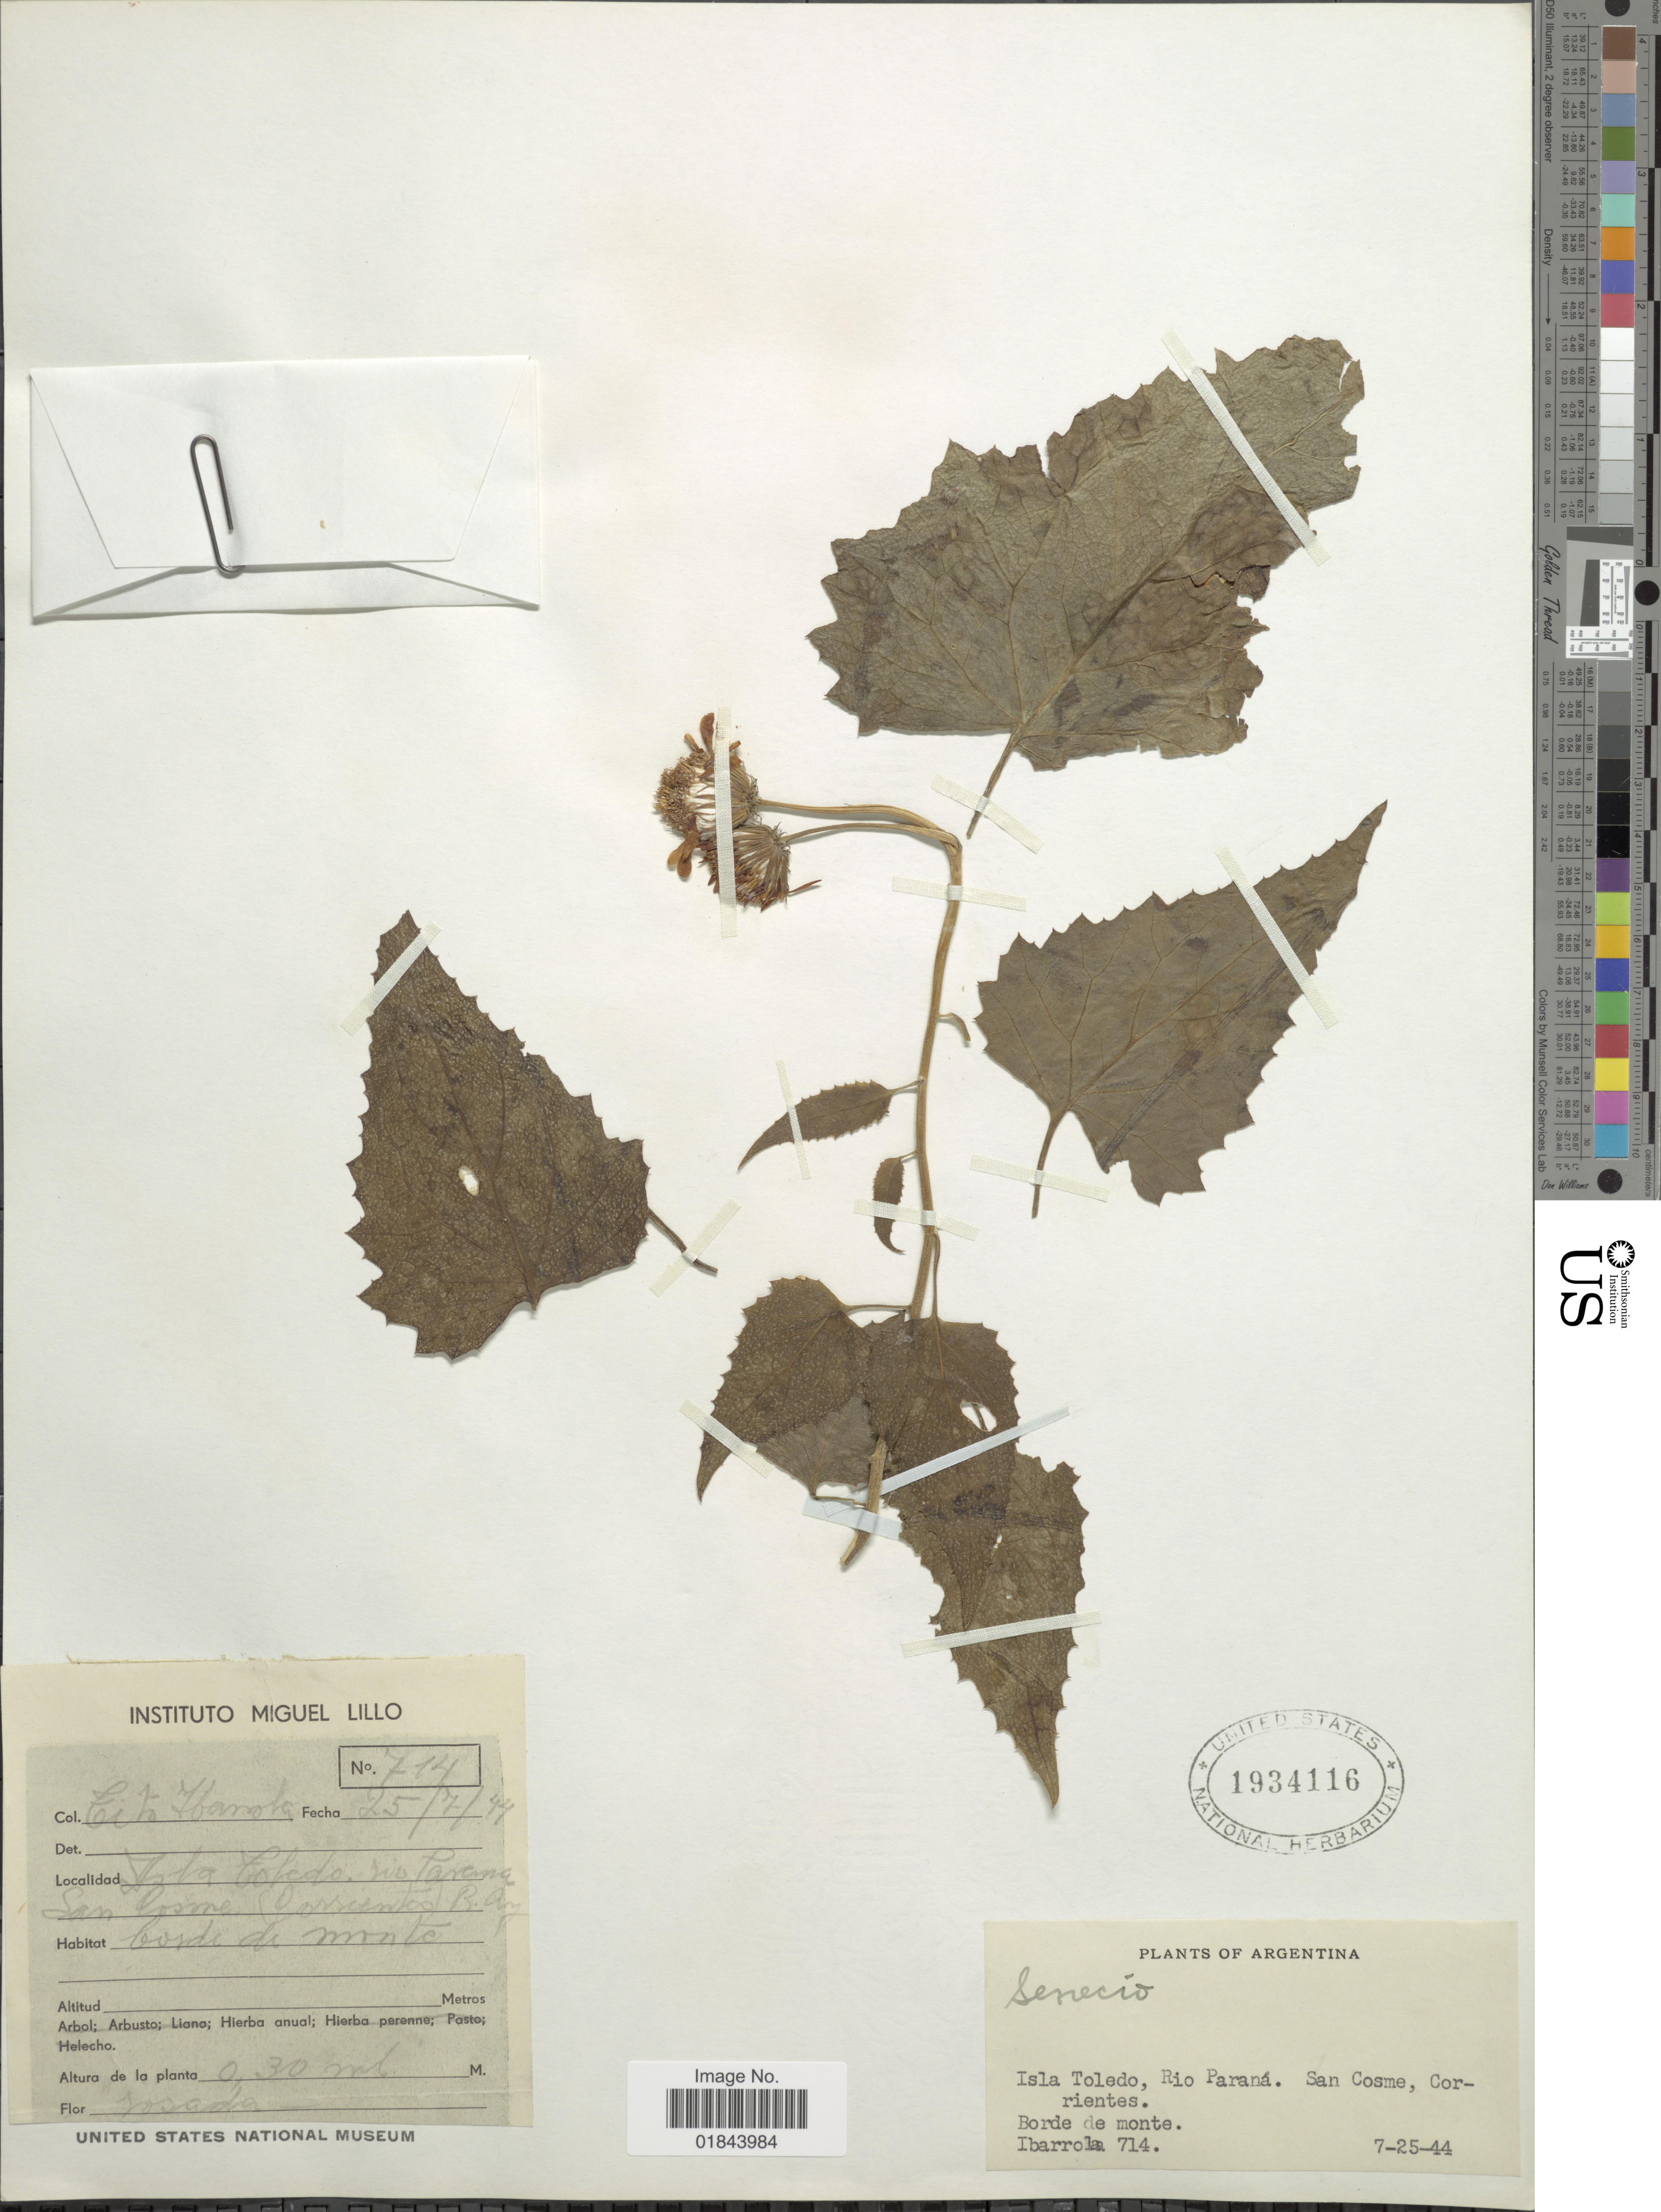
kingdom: Plantae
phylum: Tracheophyta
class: Magnoliopsida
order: Asterales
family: Asteraceae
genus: Pseudogynoxys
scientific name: Pseudogynoxys cabrerae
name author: H. Rob. & Cuatrec.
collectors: C. Ibarrola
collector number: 714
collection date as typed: Transcribed d/m/y: 25/7/44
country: Argentina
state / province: Corrientes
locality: Isla Toledo, Rio Paraná. San Cosme, Borde de monte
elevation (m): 0.3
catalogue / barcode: US 1934116